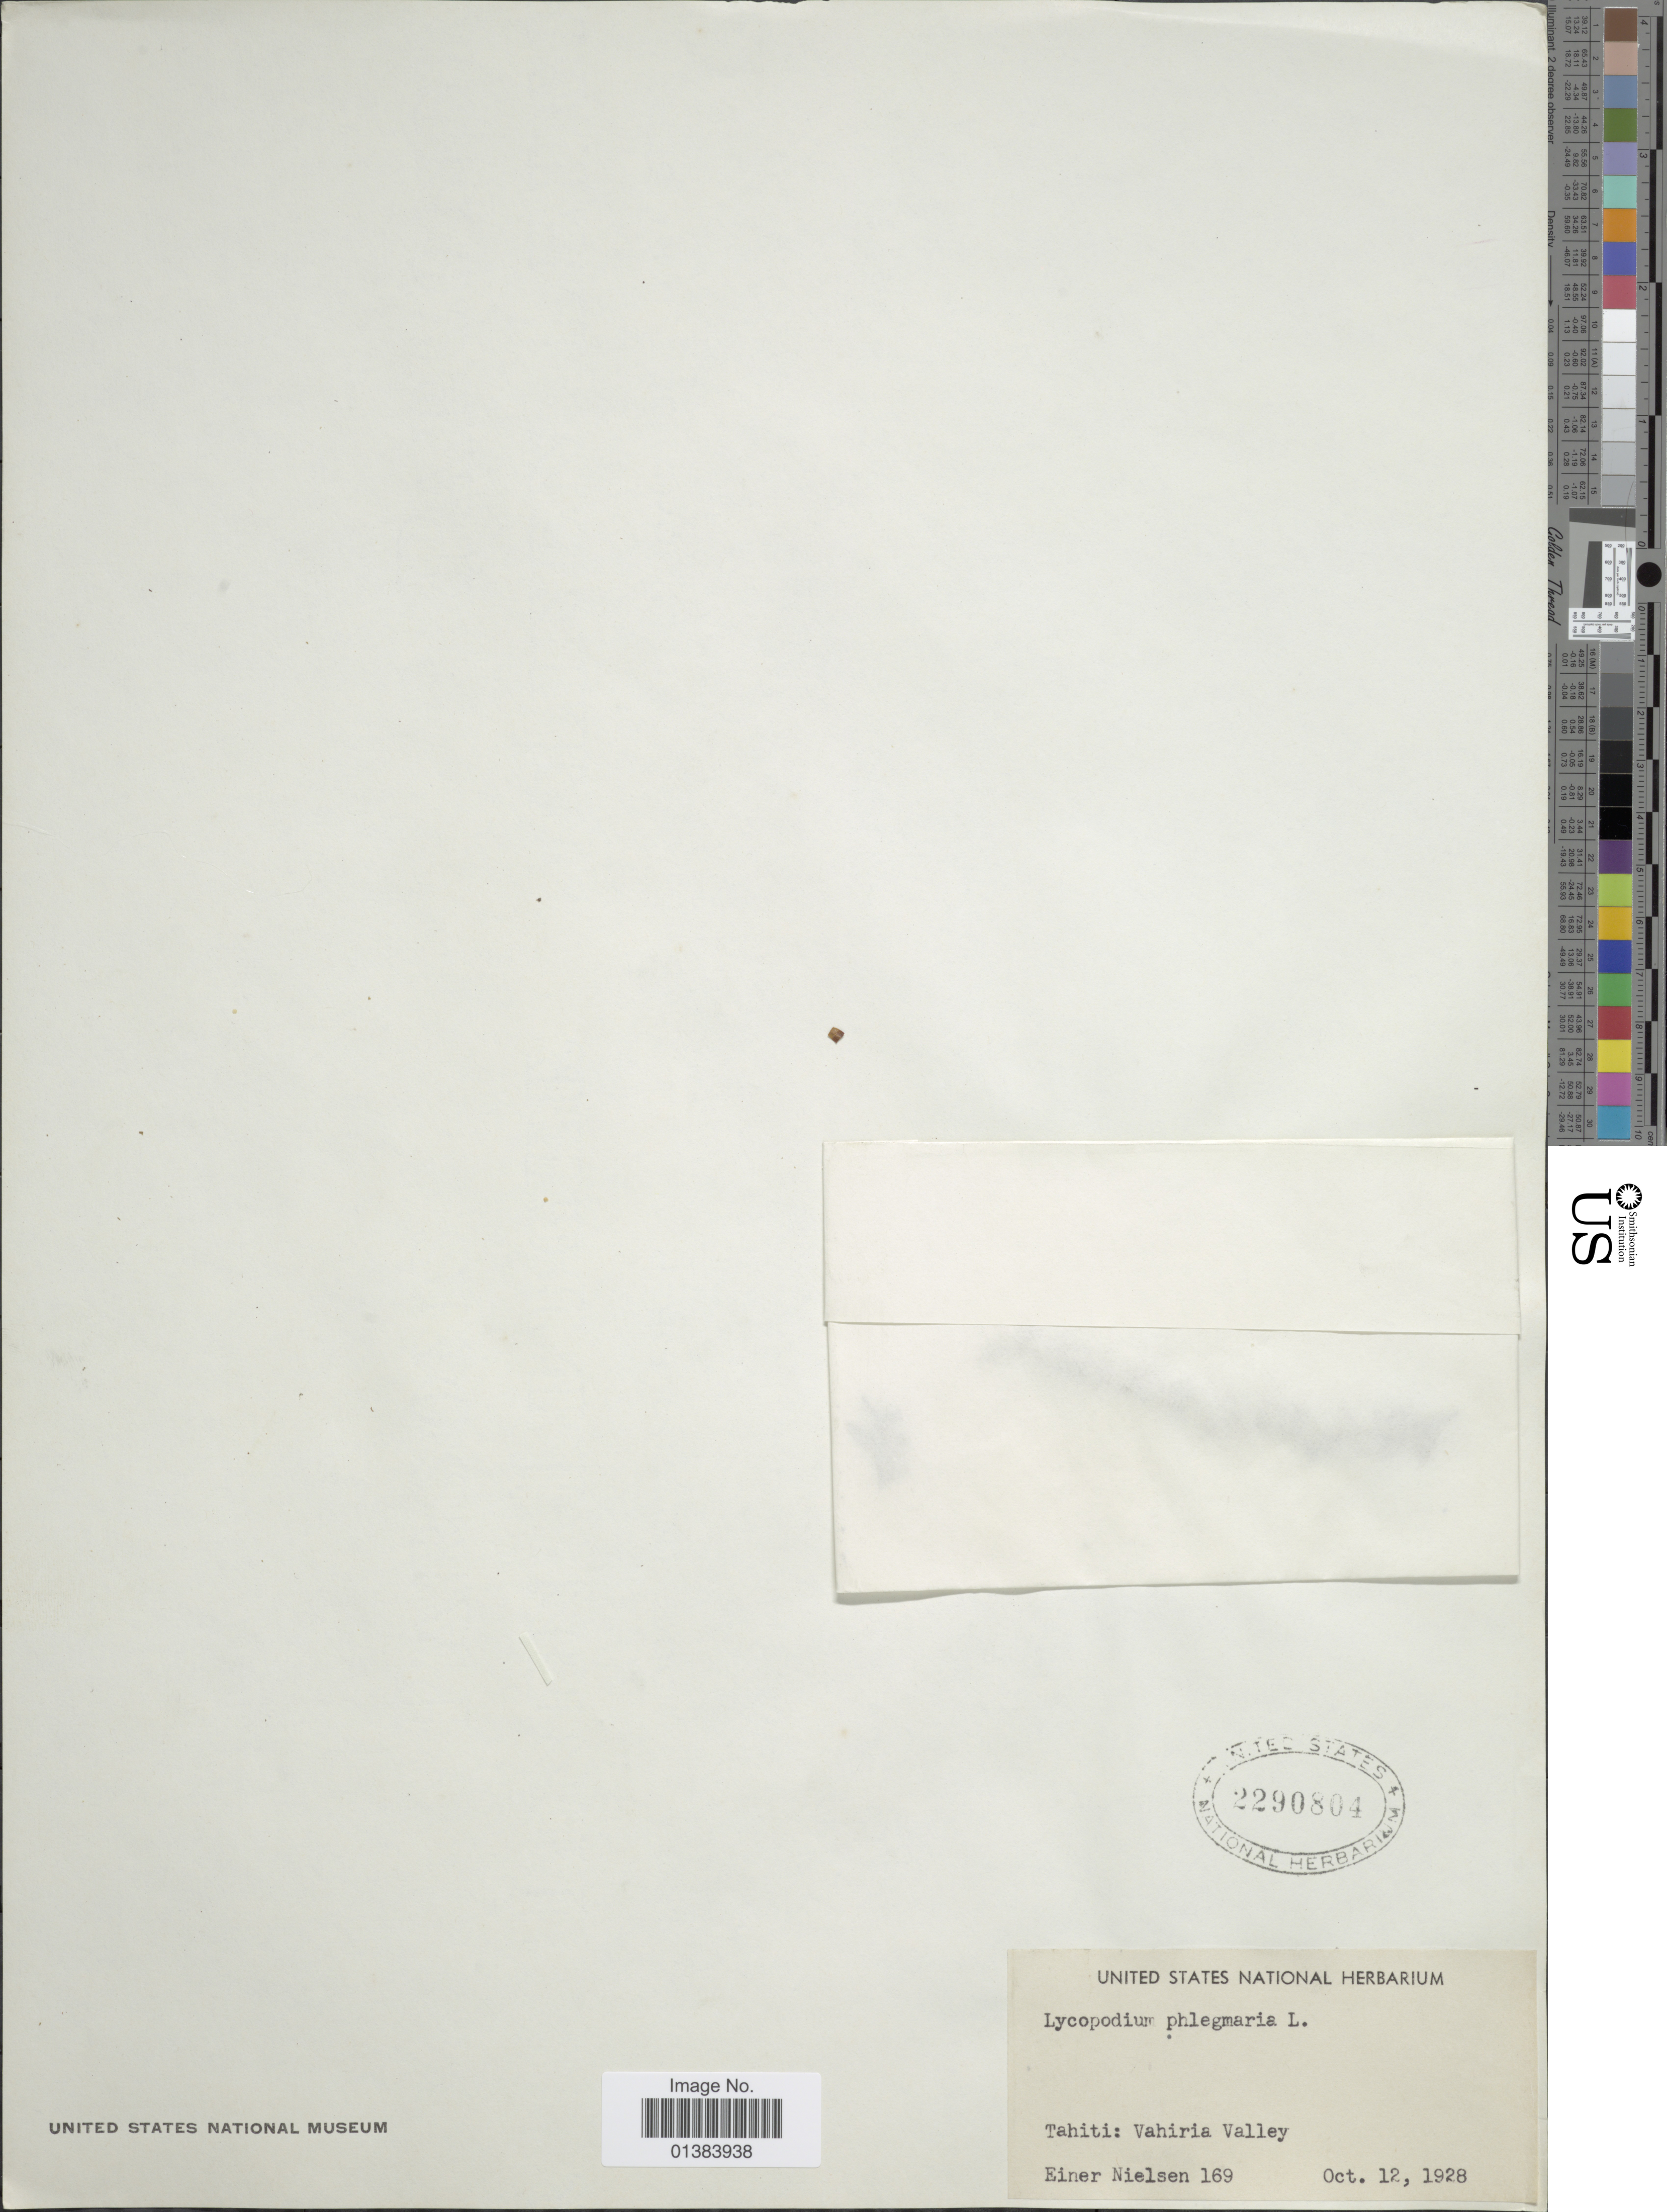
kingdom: Plantae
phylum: Tracheophyta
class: Lycopodiopsida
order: Lycopodiales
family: Lycopodiaceae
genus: Phlegmariurus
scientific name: Phlegmariurus australis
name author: (Willd.) A. R. Field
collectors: E. Nielsen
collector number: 169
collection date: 1928-10-12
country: French Polynesia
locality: Tahiiti: Vahiria Valley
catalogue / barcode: US 2290804